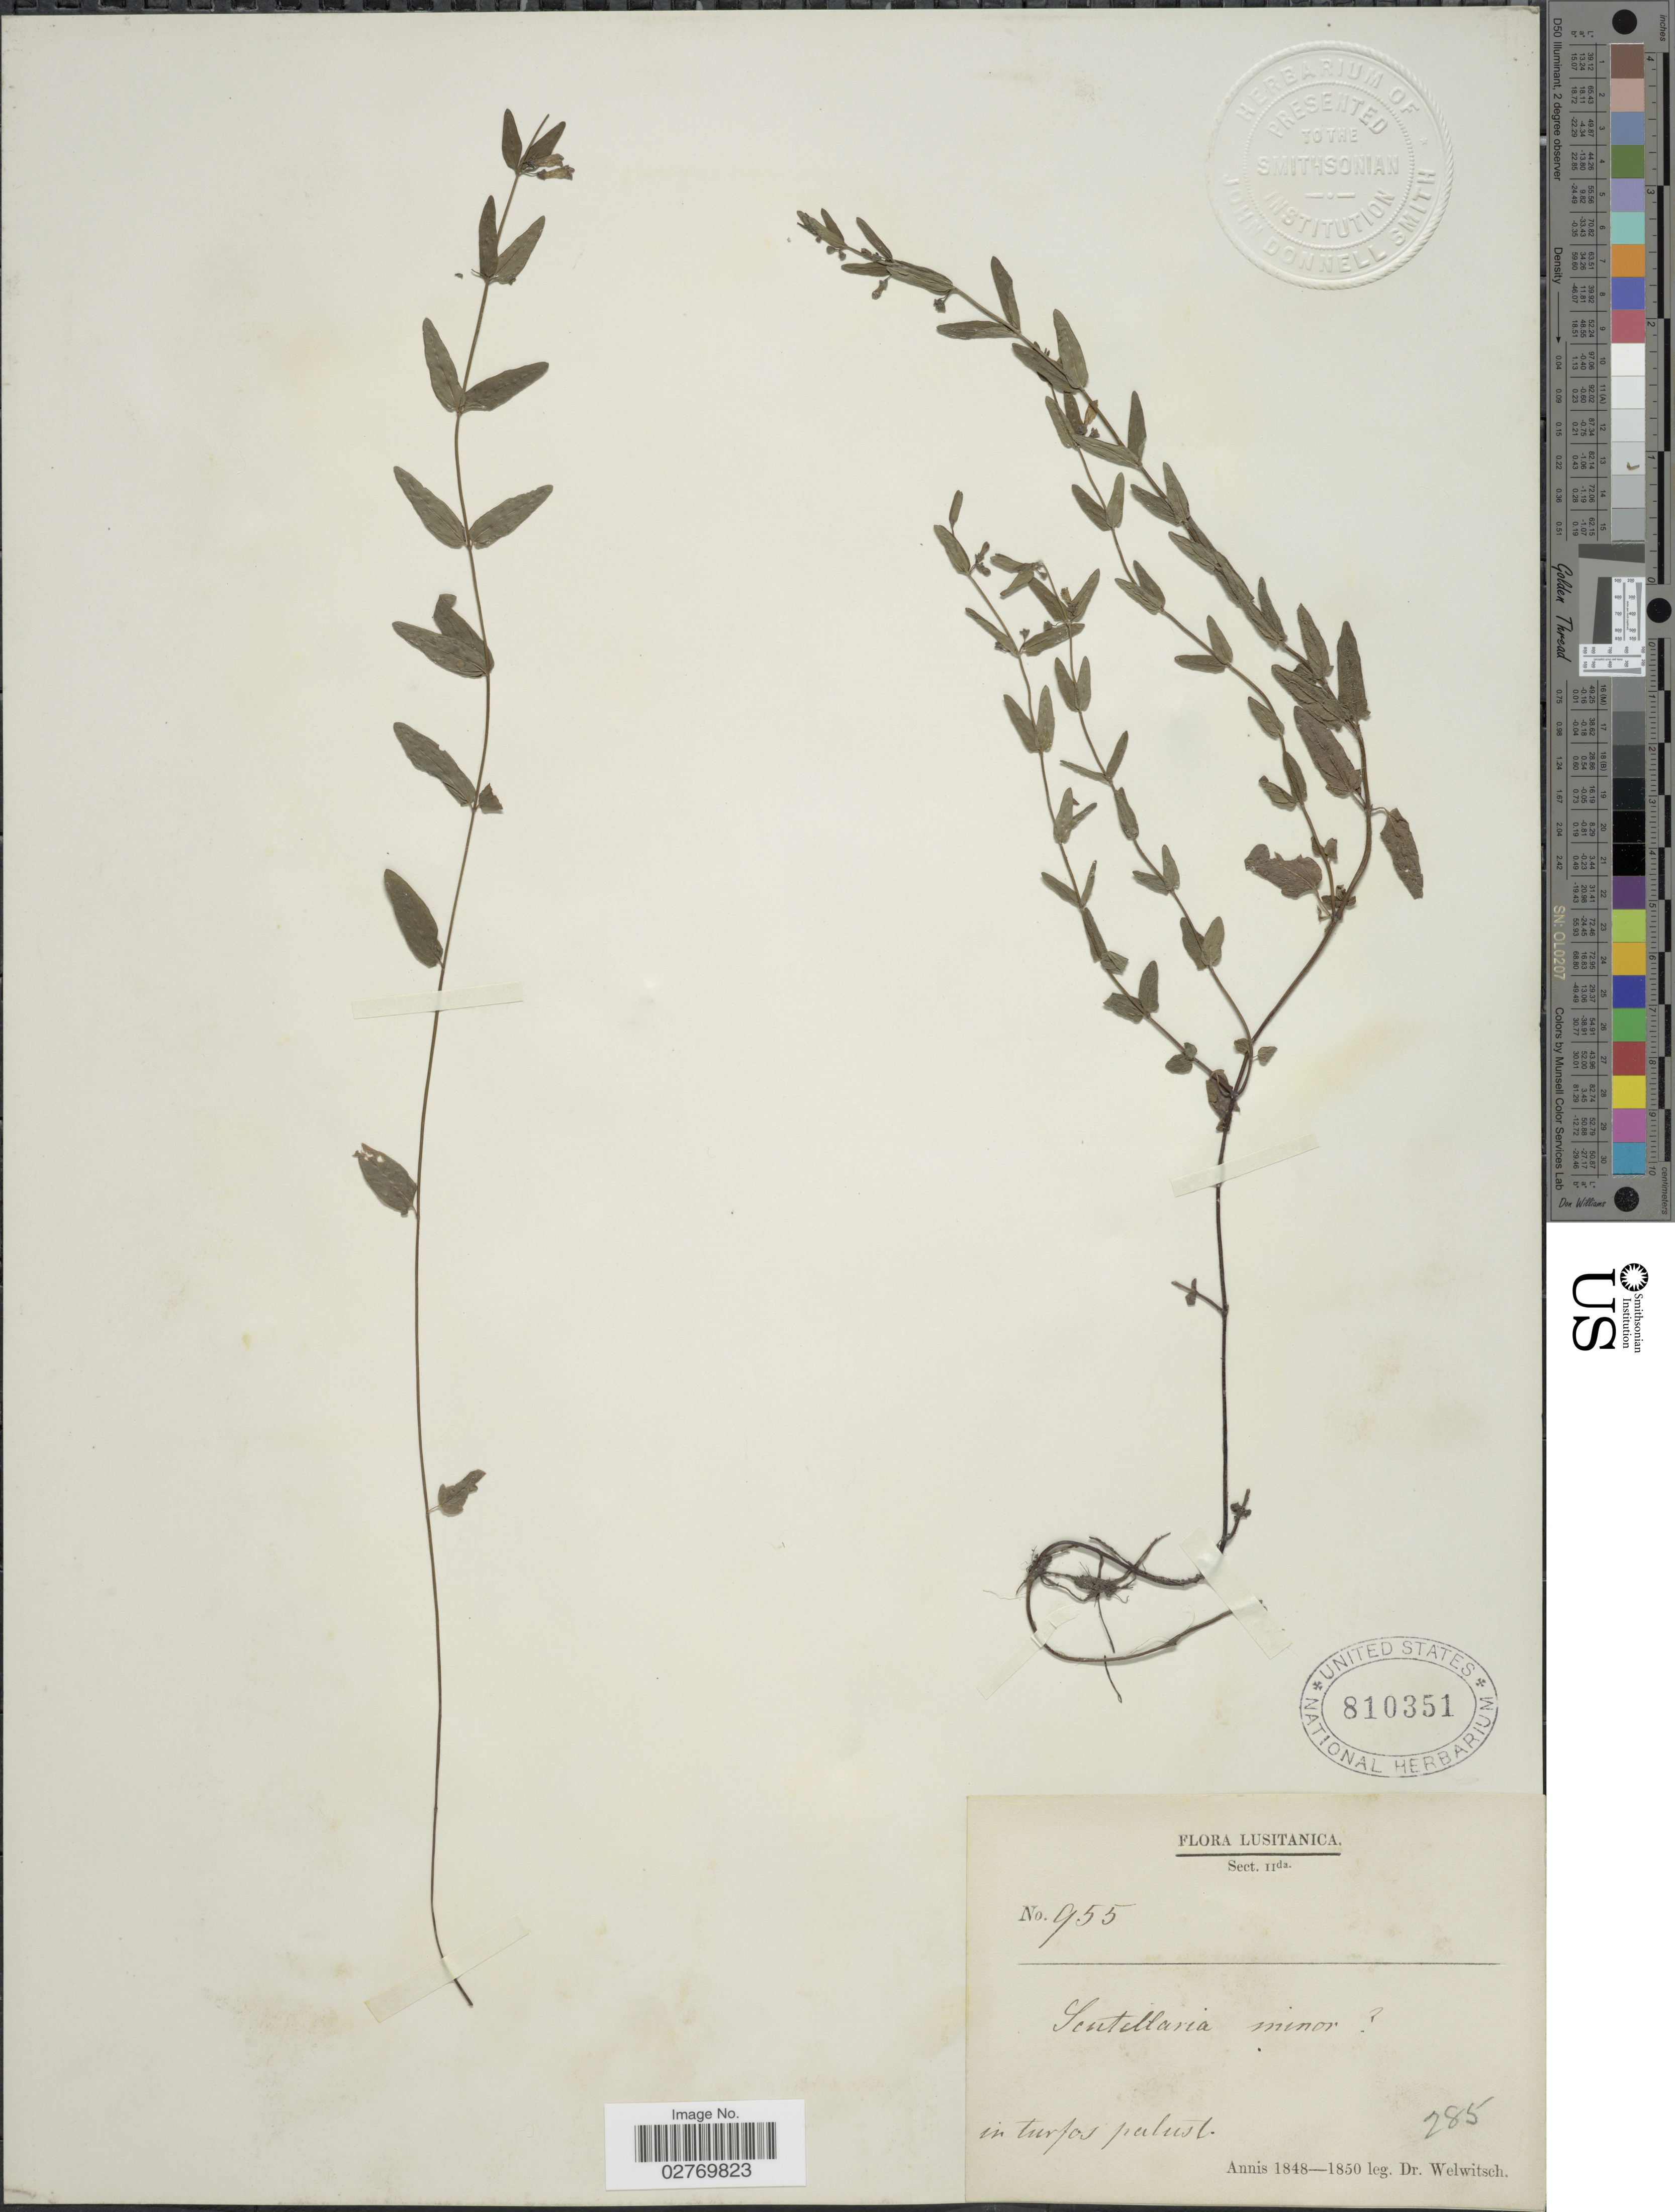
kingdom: Plantae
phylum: Tracheophyta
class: Magnoliopsida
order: Lamiales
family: Lamiaceae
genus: Scutellaria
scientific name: Scutellaria minor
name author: Huds.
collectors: -. Welwitsch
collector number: II955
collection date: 1848/1850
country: Portugal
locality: Lusitanica. In turfos palust.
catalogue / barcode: US 810351